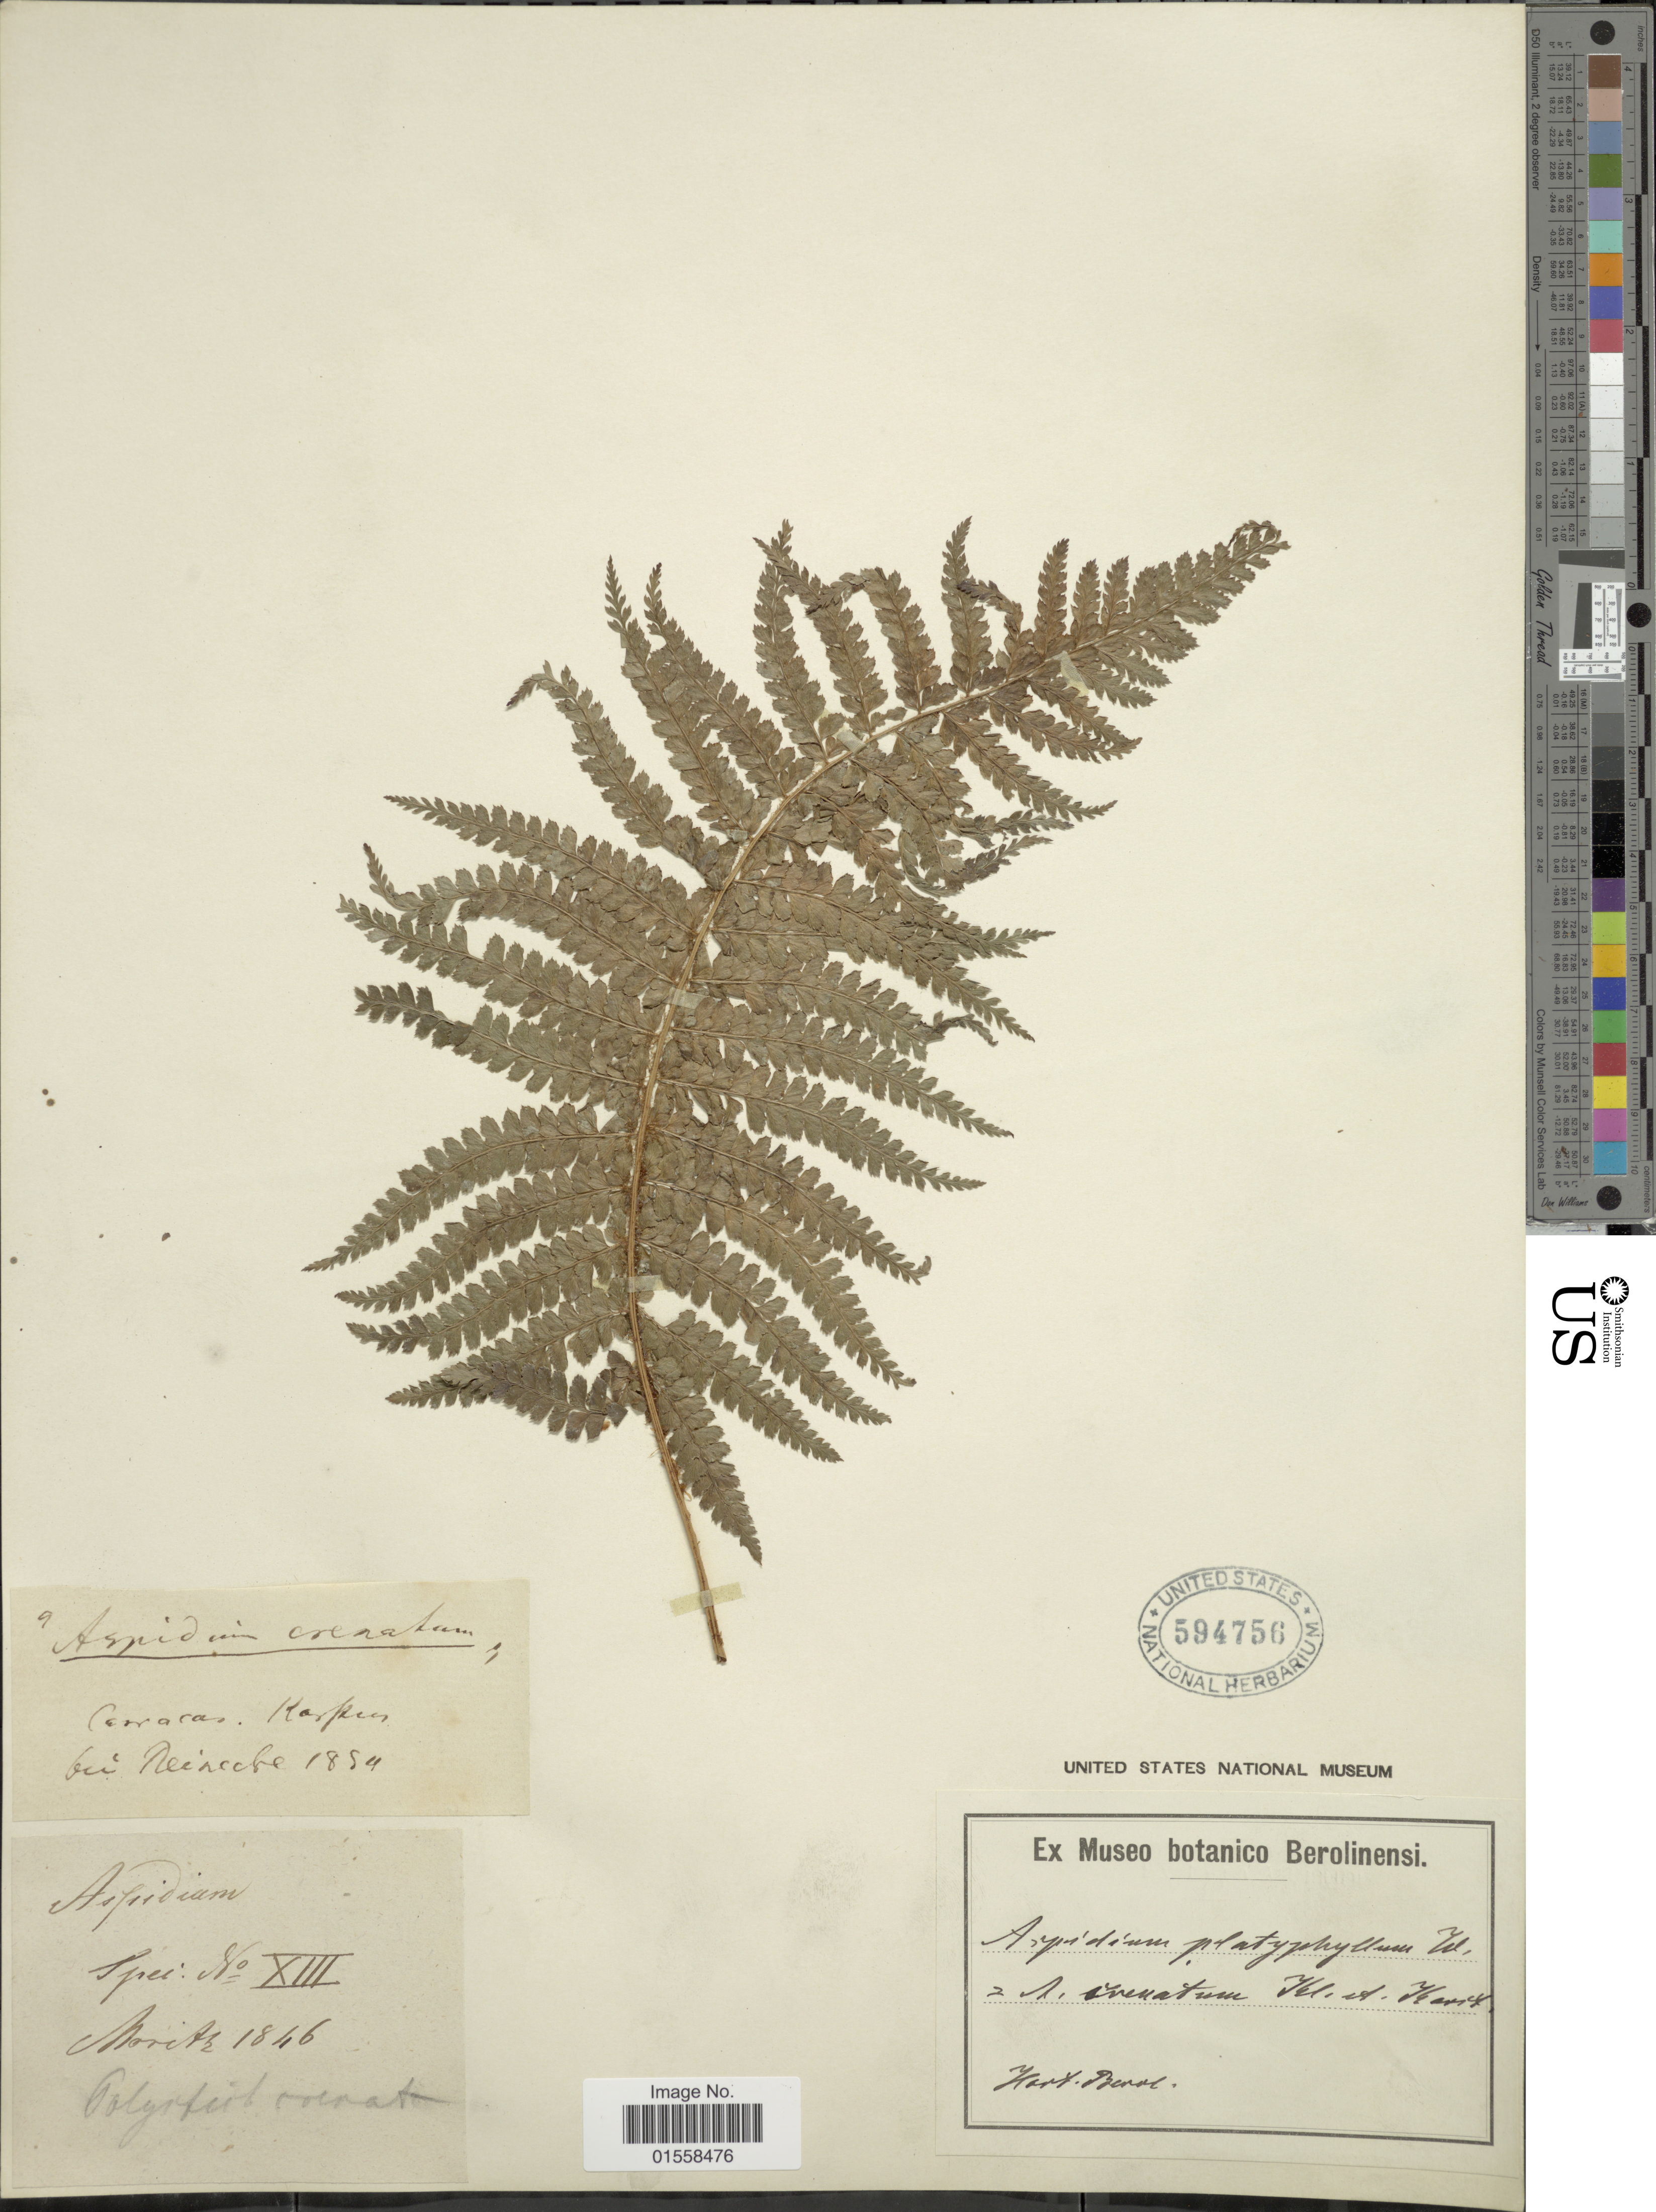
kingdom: Plantae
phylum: Tracheophyta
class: Polypodiopsida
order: Polypodiales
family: Dryopteridaceae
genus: Polystichum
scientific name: Polystichum platyphyllum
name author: (Willd.) C. Presl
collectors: Moritz, --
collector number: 1846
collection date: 1884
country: Venezuela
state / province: Distrito Federal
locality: Hort. Berol. Caracas. kappen bei Reincole [interpreted]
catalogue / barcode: US 594756